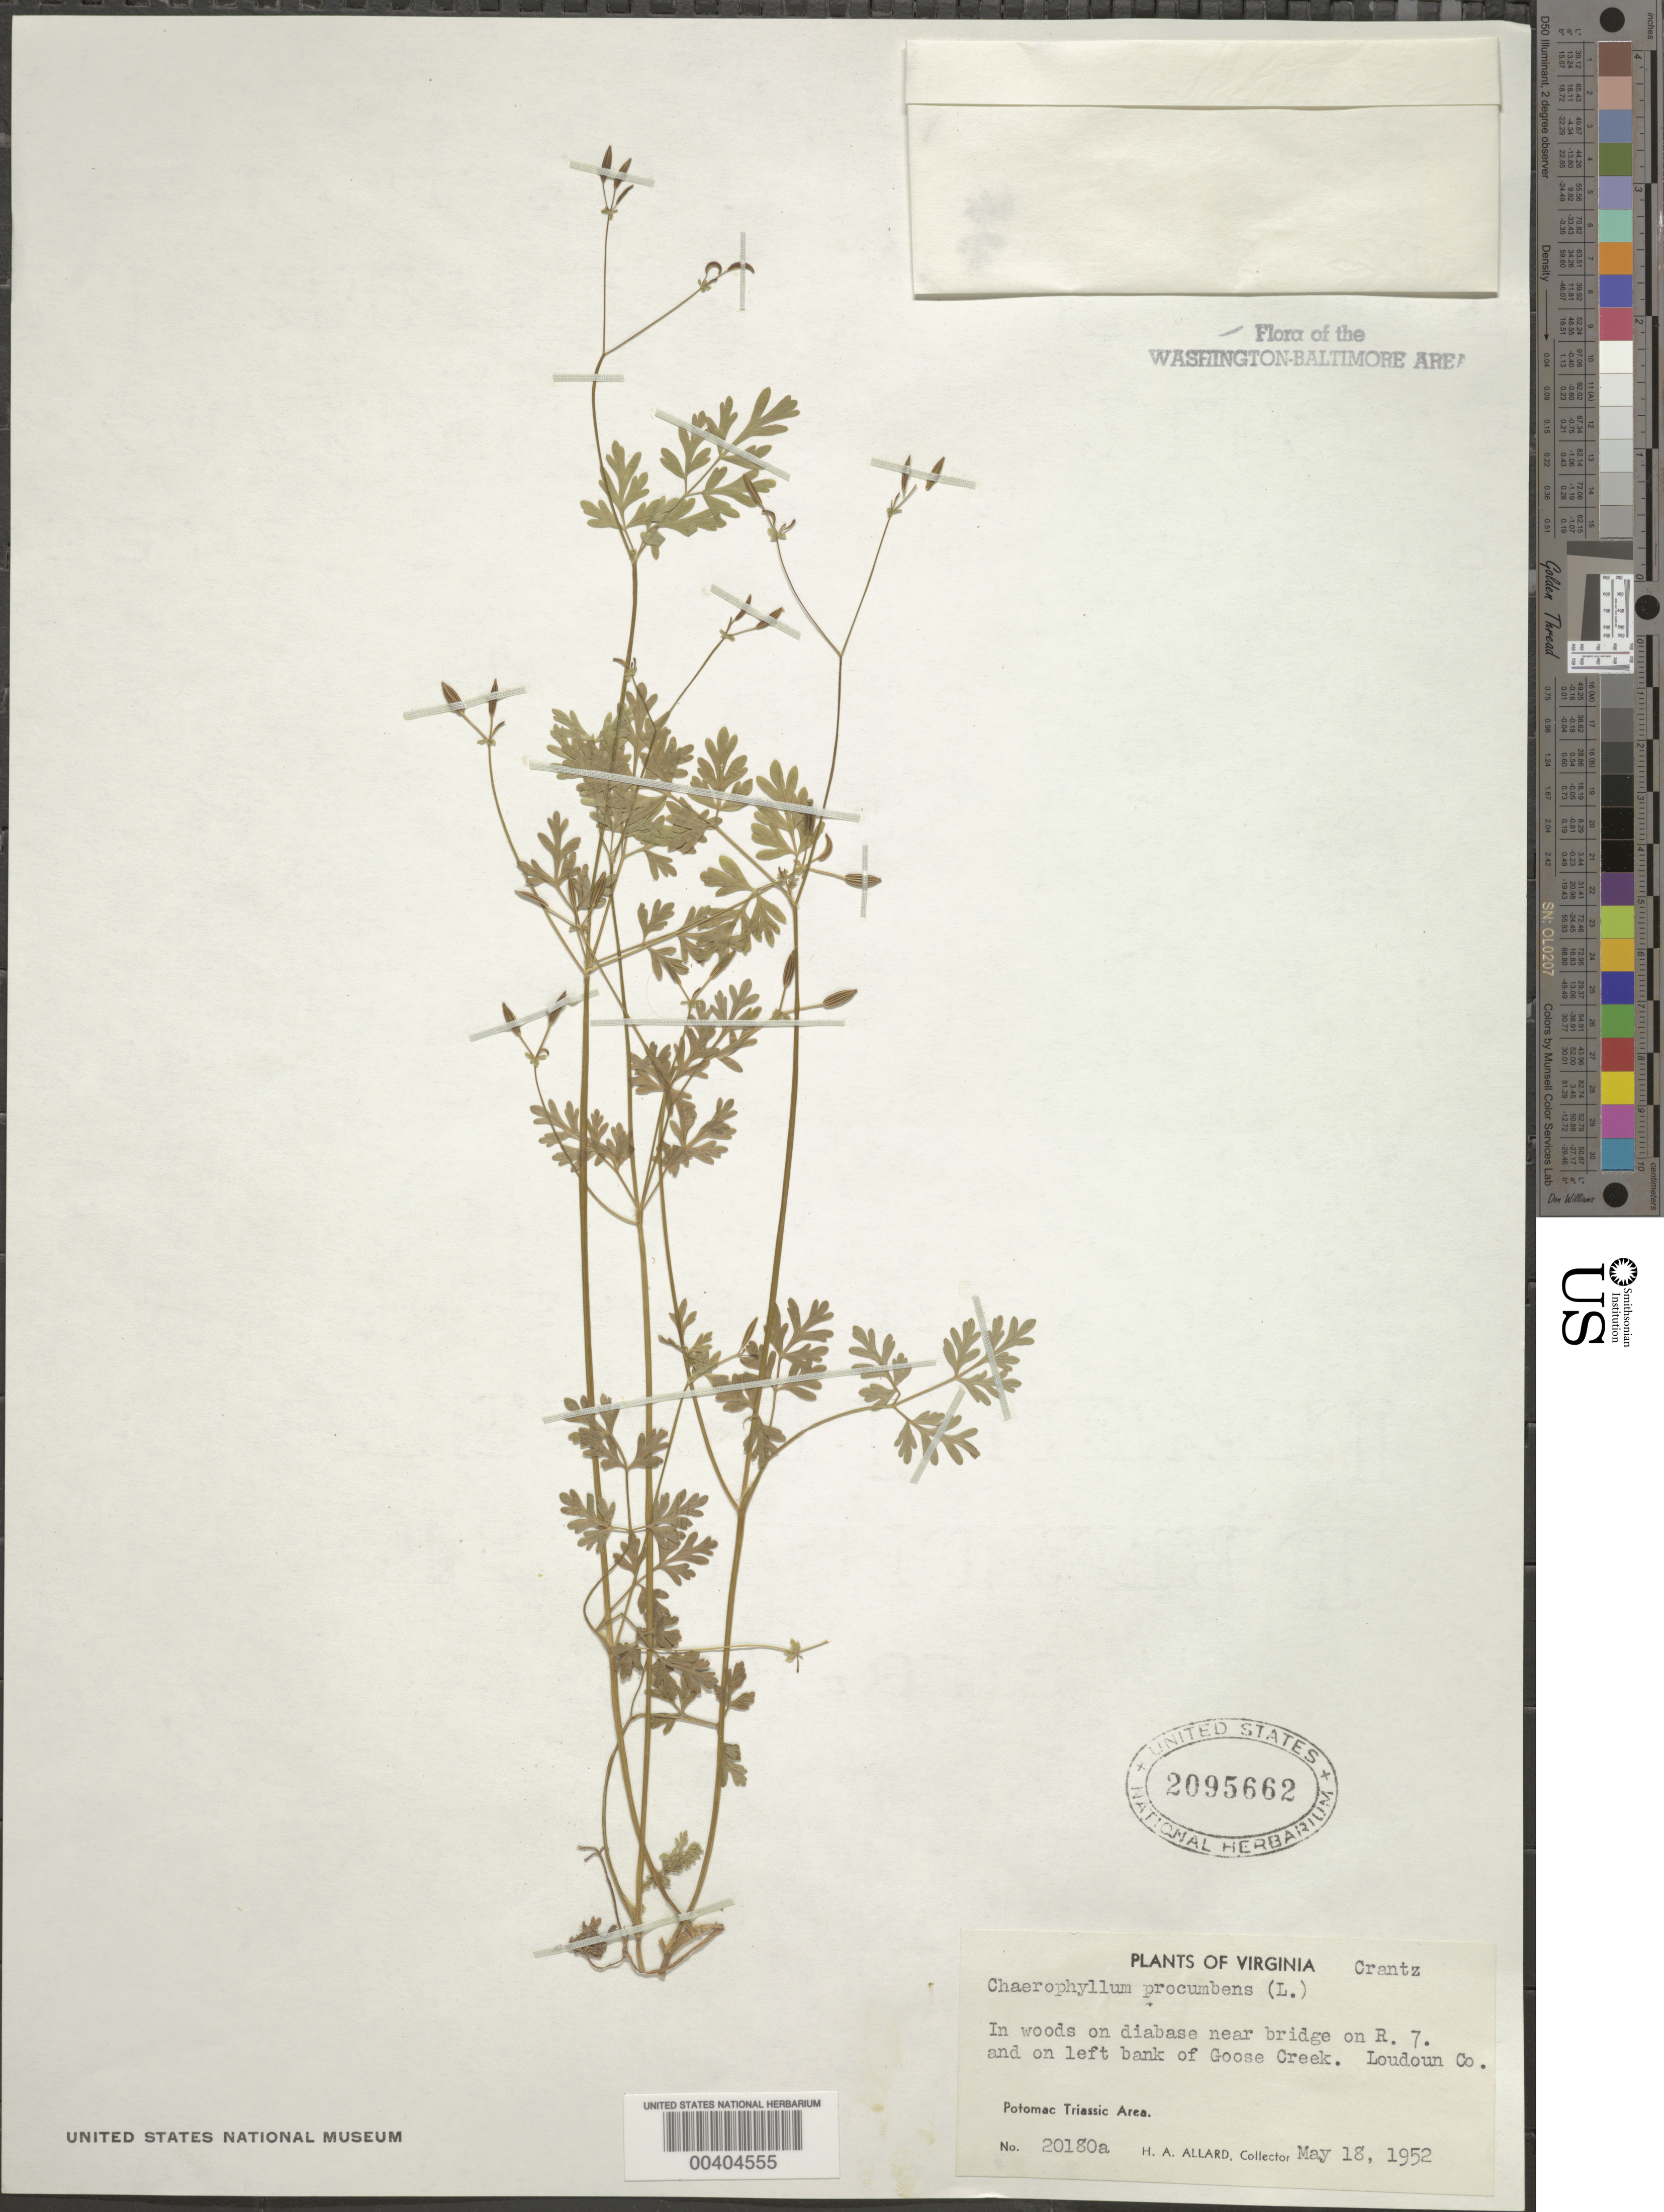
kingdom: Plantae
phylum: Tracheophyta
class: Magnoliopsida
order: Apiales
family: Apiaceae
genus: Chaerophyllum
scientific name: Chaerophyllum procumbens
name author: (L.) Crantz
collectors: H. A. Allard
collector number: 20180A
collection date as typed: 18 May 1952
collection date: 1952-05-18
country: United States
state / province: Virginia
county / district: Loudoun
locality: Near bridge on Route 7, Goose Creek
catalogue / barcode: US 2095662